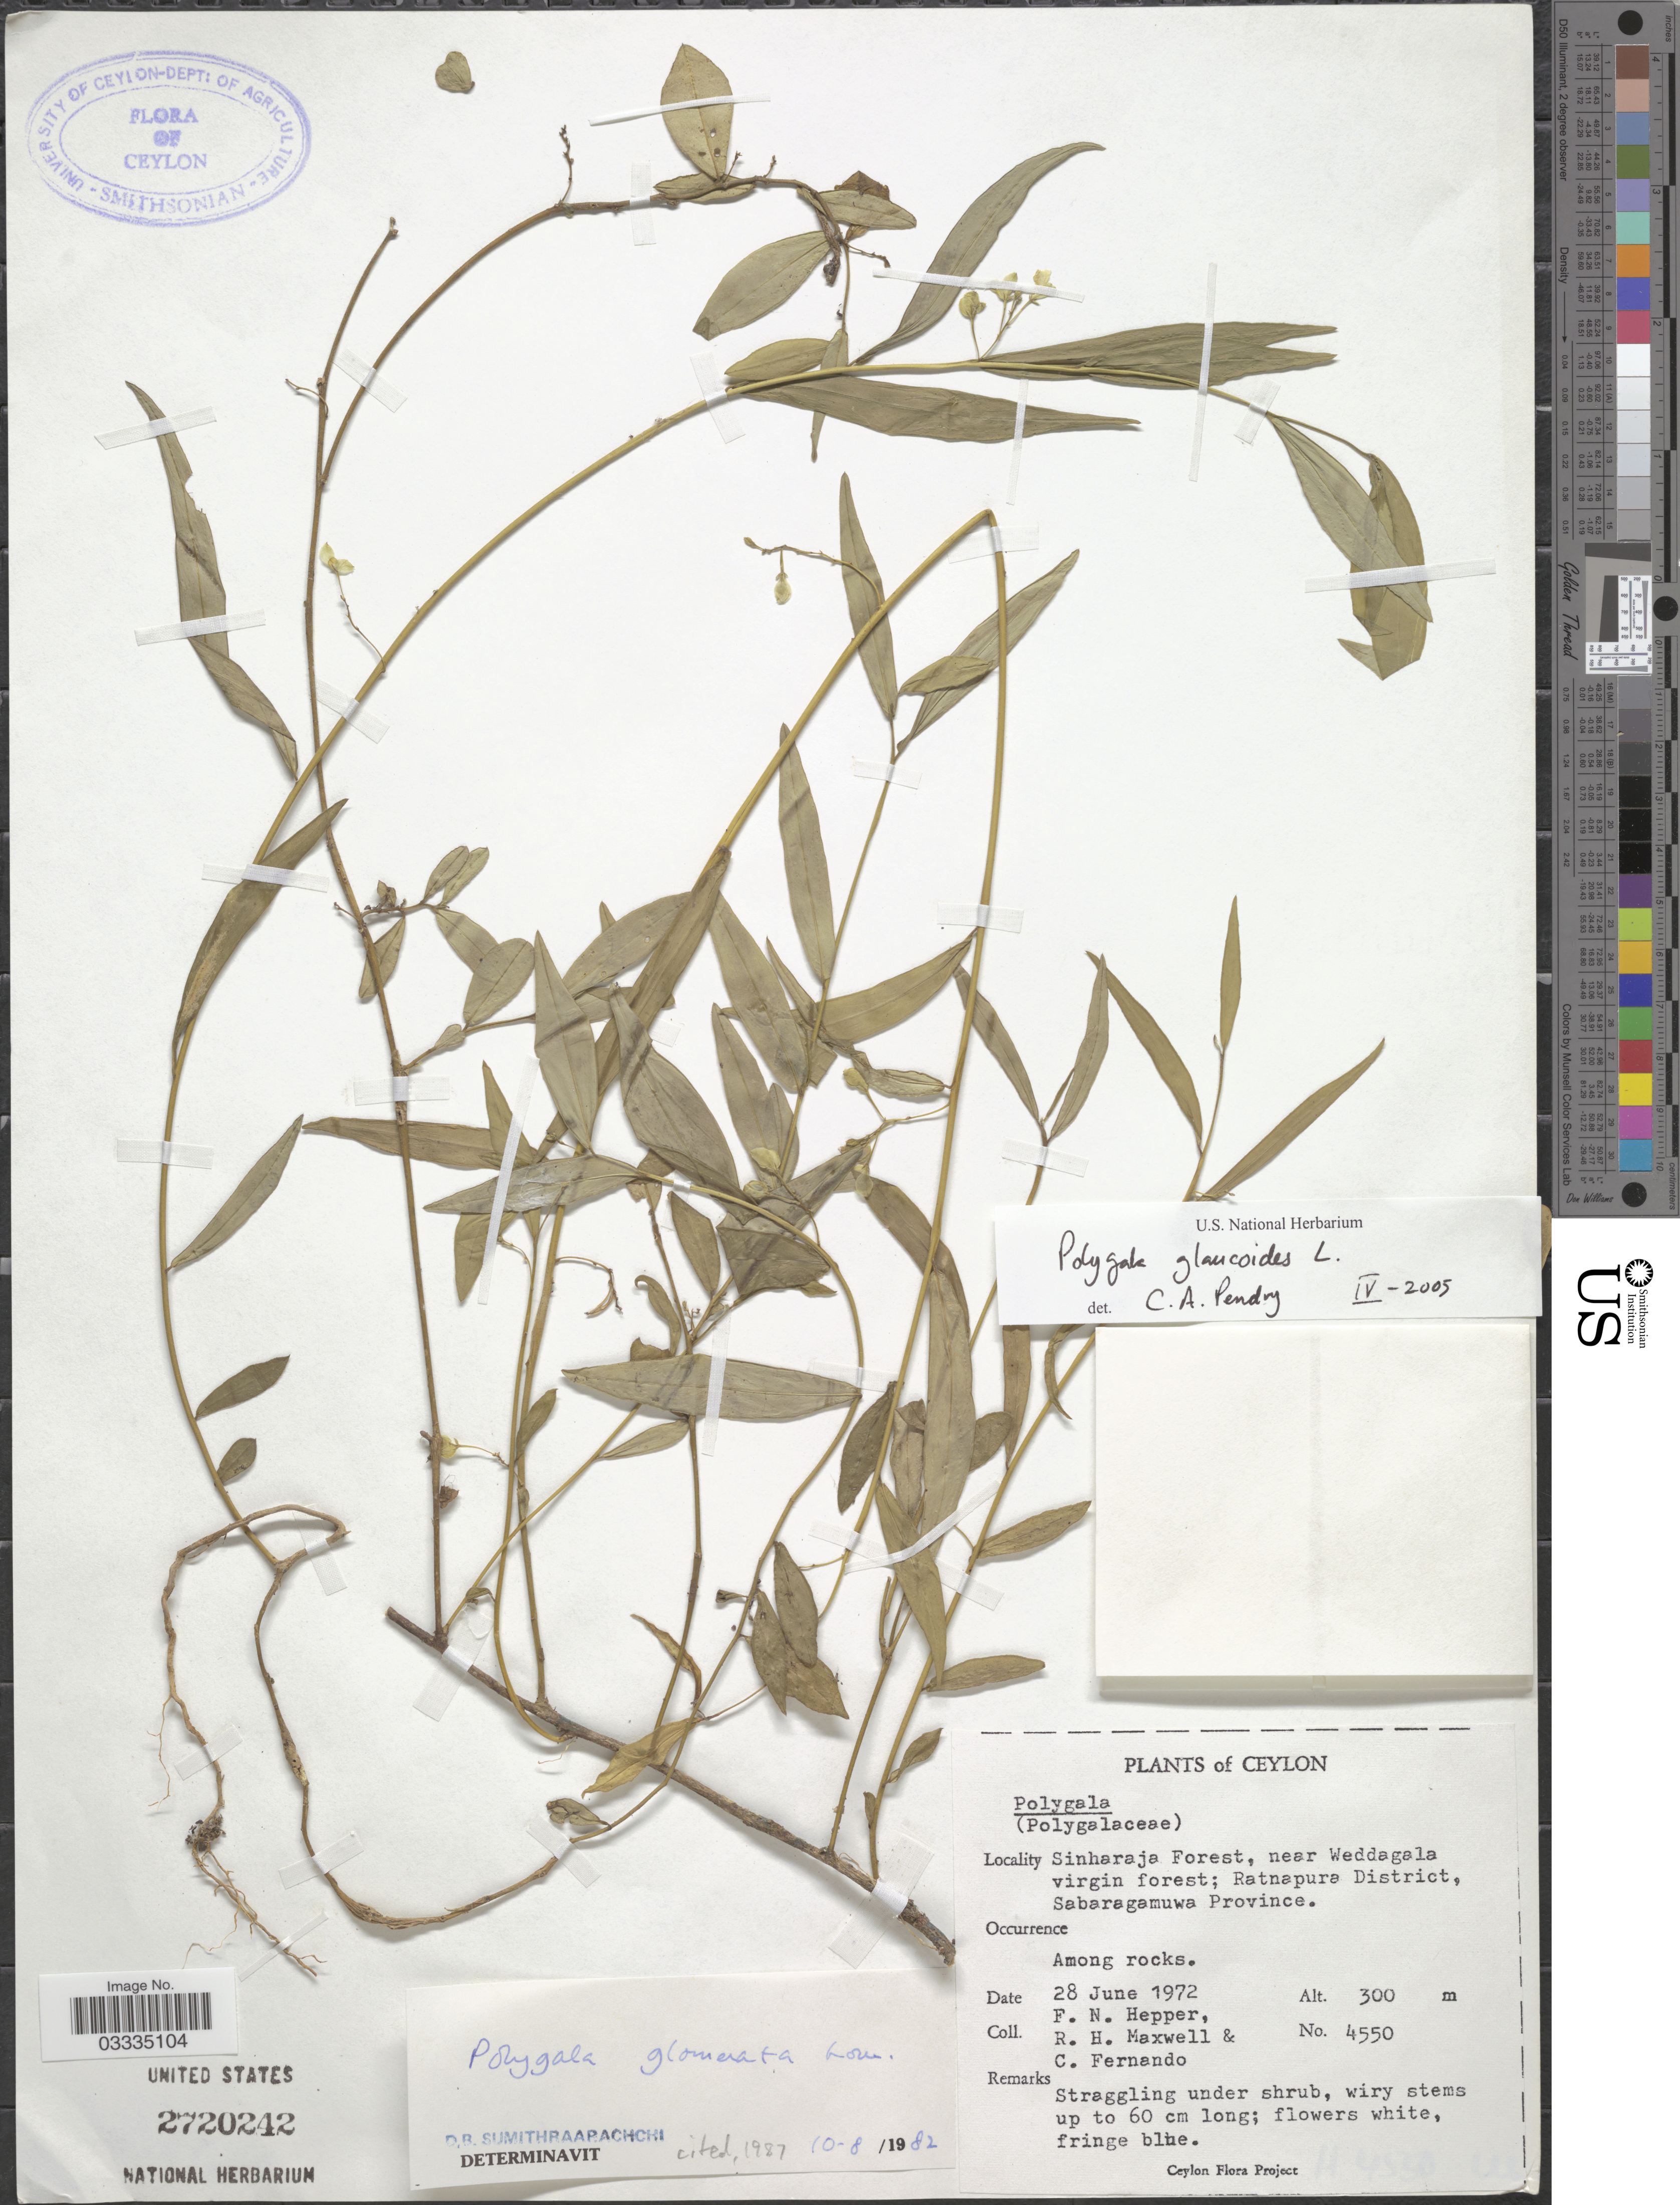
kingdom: Plantae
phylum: Tracheophyta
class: Magnoliopsida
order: Fabales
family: Polygalaceae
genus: Polygala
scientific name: Polygala glaucoides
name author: L.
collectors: F. Hepper, R. Maxwell & C. Fernando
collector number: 4550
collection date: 1972-06-28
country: Sri Lanka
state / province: Sabaragamuwa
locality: Ceylon. Sinharaja Forest, near Weddagala virgin forest; Ratnapura District.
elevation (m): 300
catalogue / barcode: US 2720242